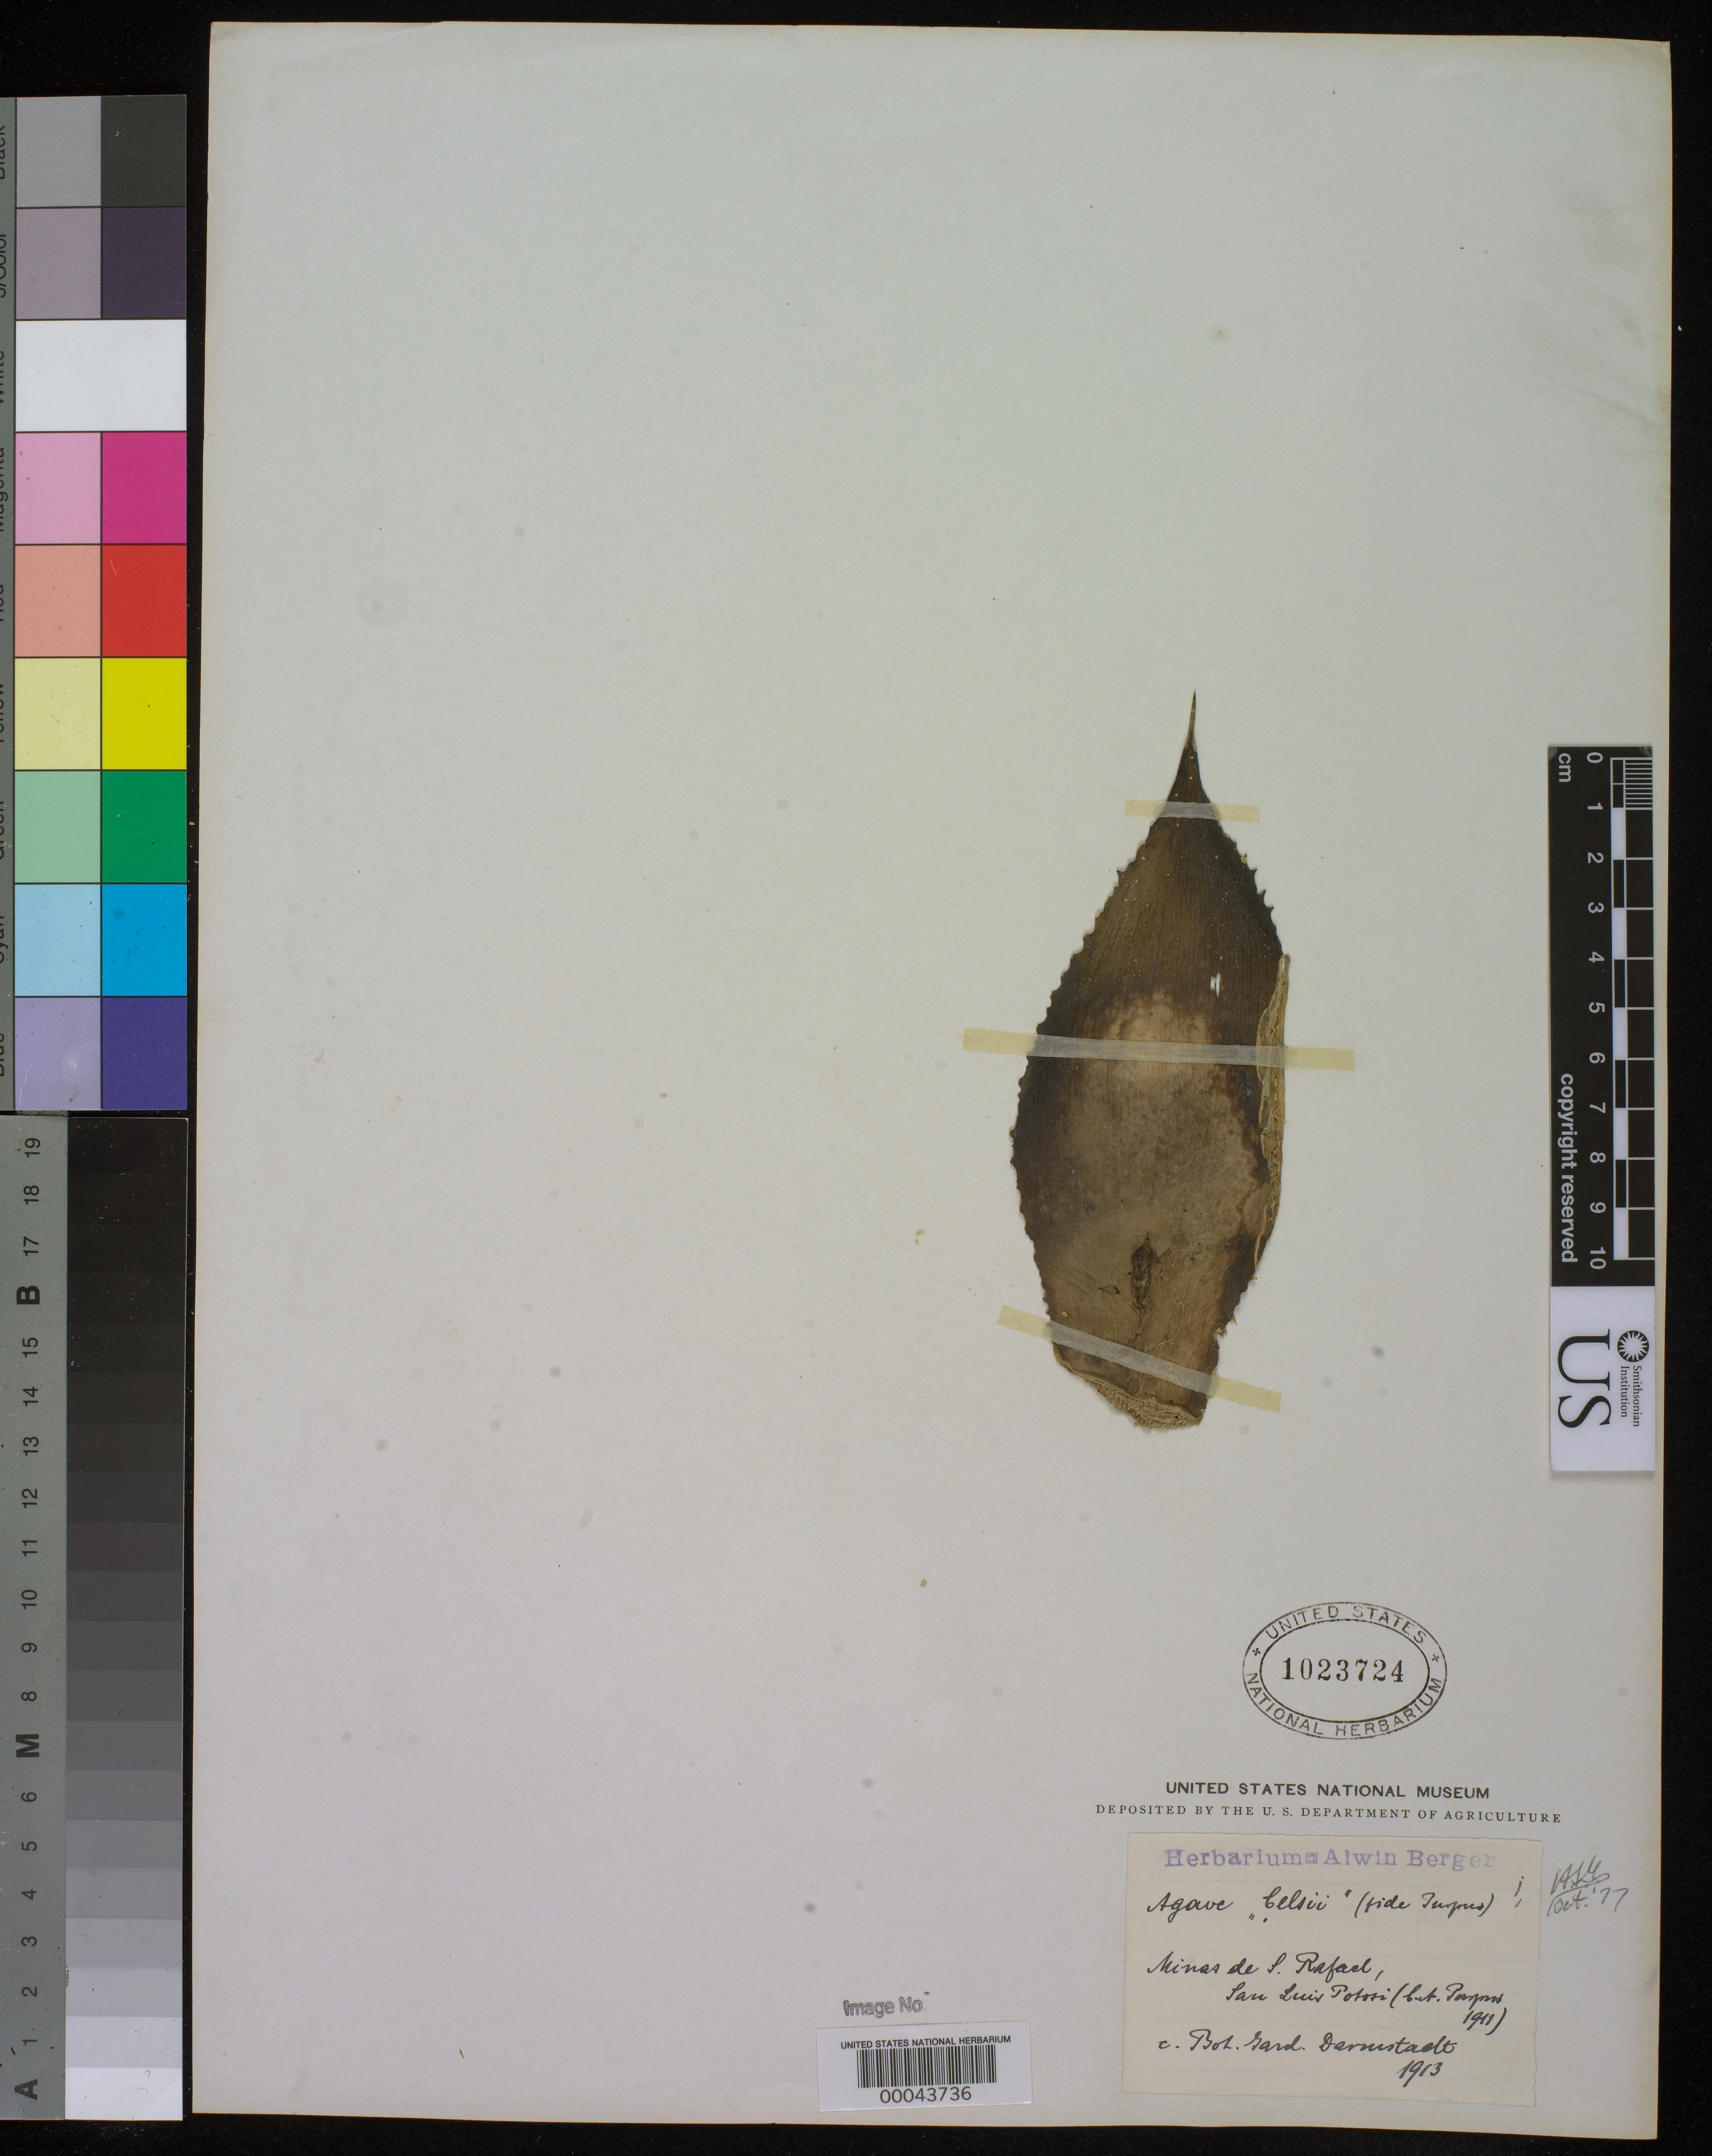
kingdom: Plantae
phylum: Tracheophyta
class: Liliopsida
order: Asparagales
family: Asparagaceae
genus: Agave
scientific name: Agave celsii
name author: Hook.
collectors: ex herb. A. Berger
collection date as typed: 1913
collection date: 1913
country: Mexico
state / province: San Luis Potosí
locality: Minas de s. rafael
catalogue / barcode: US 1023724